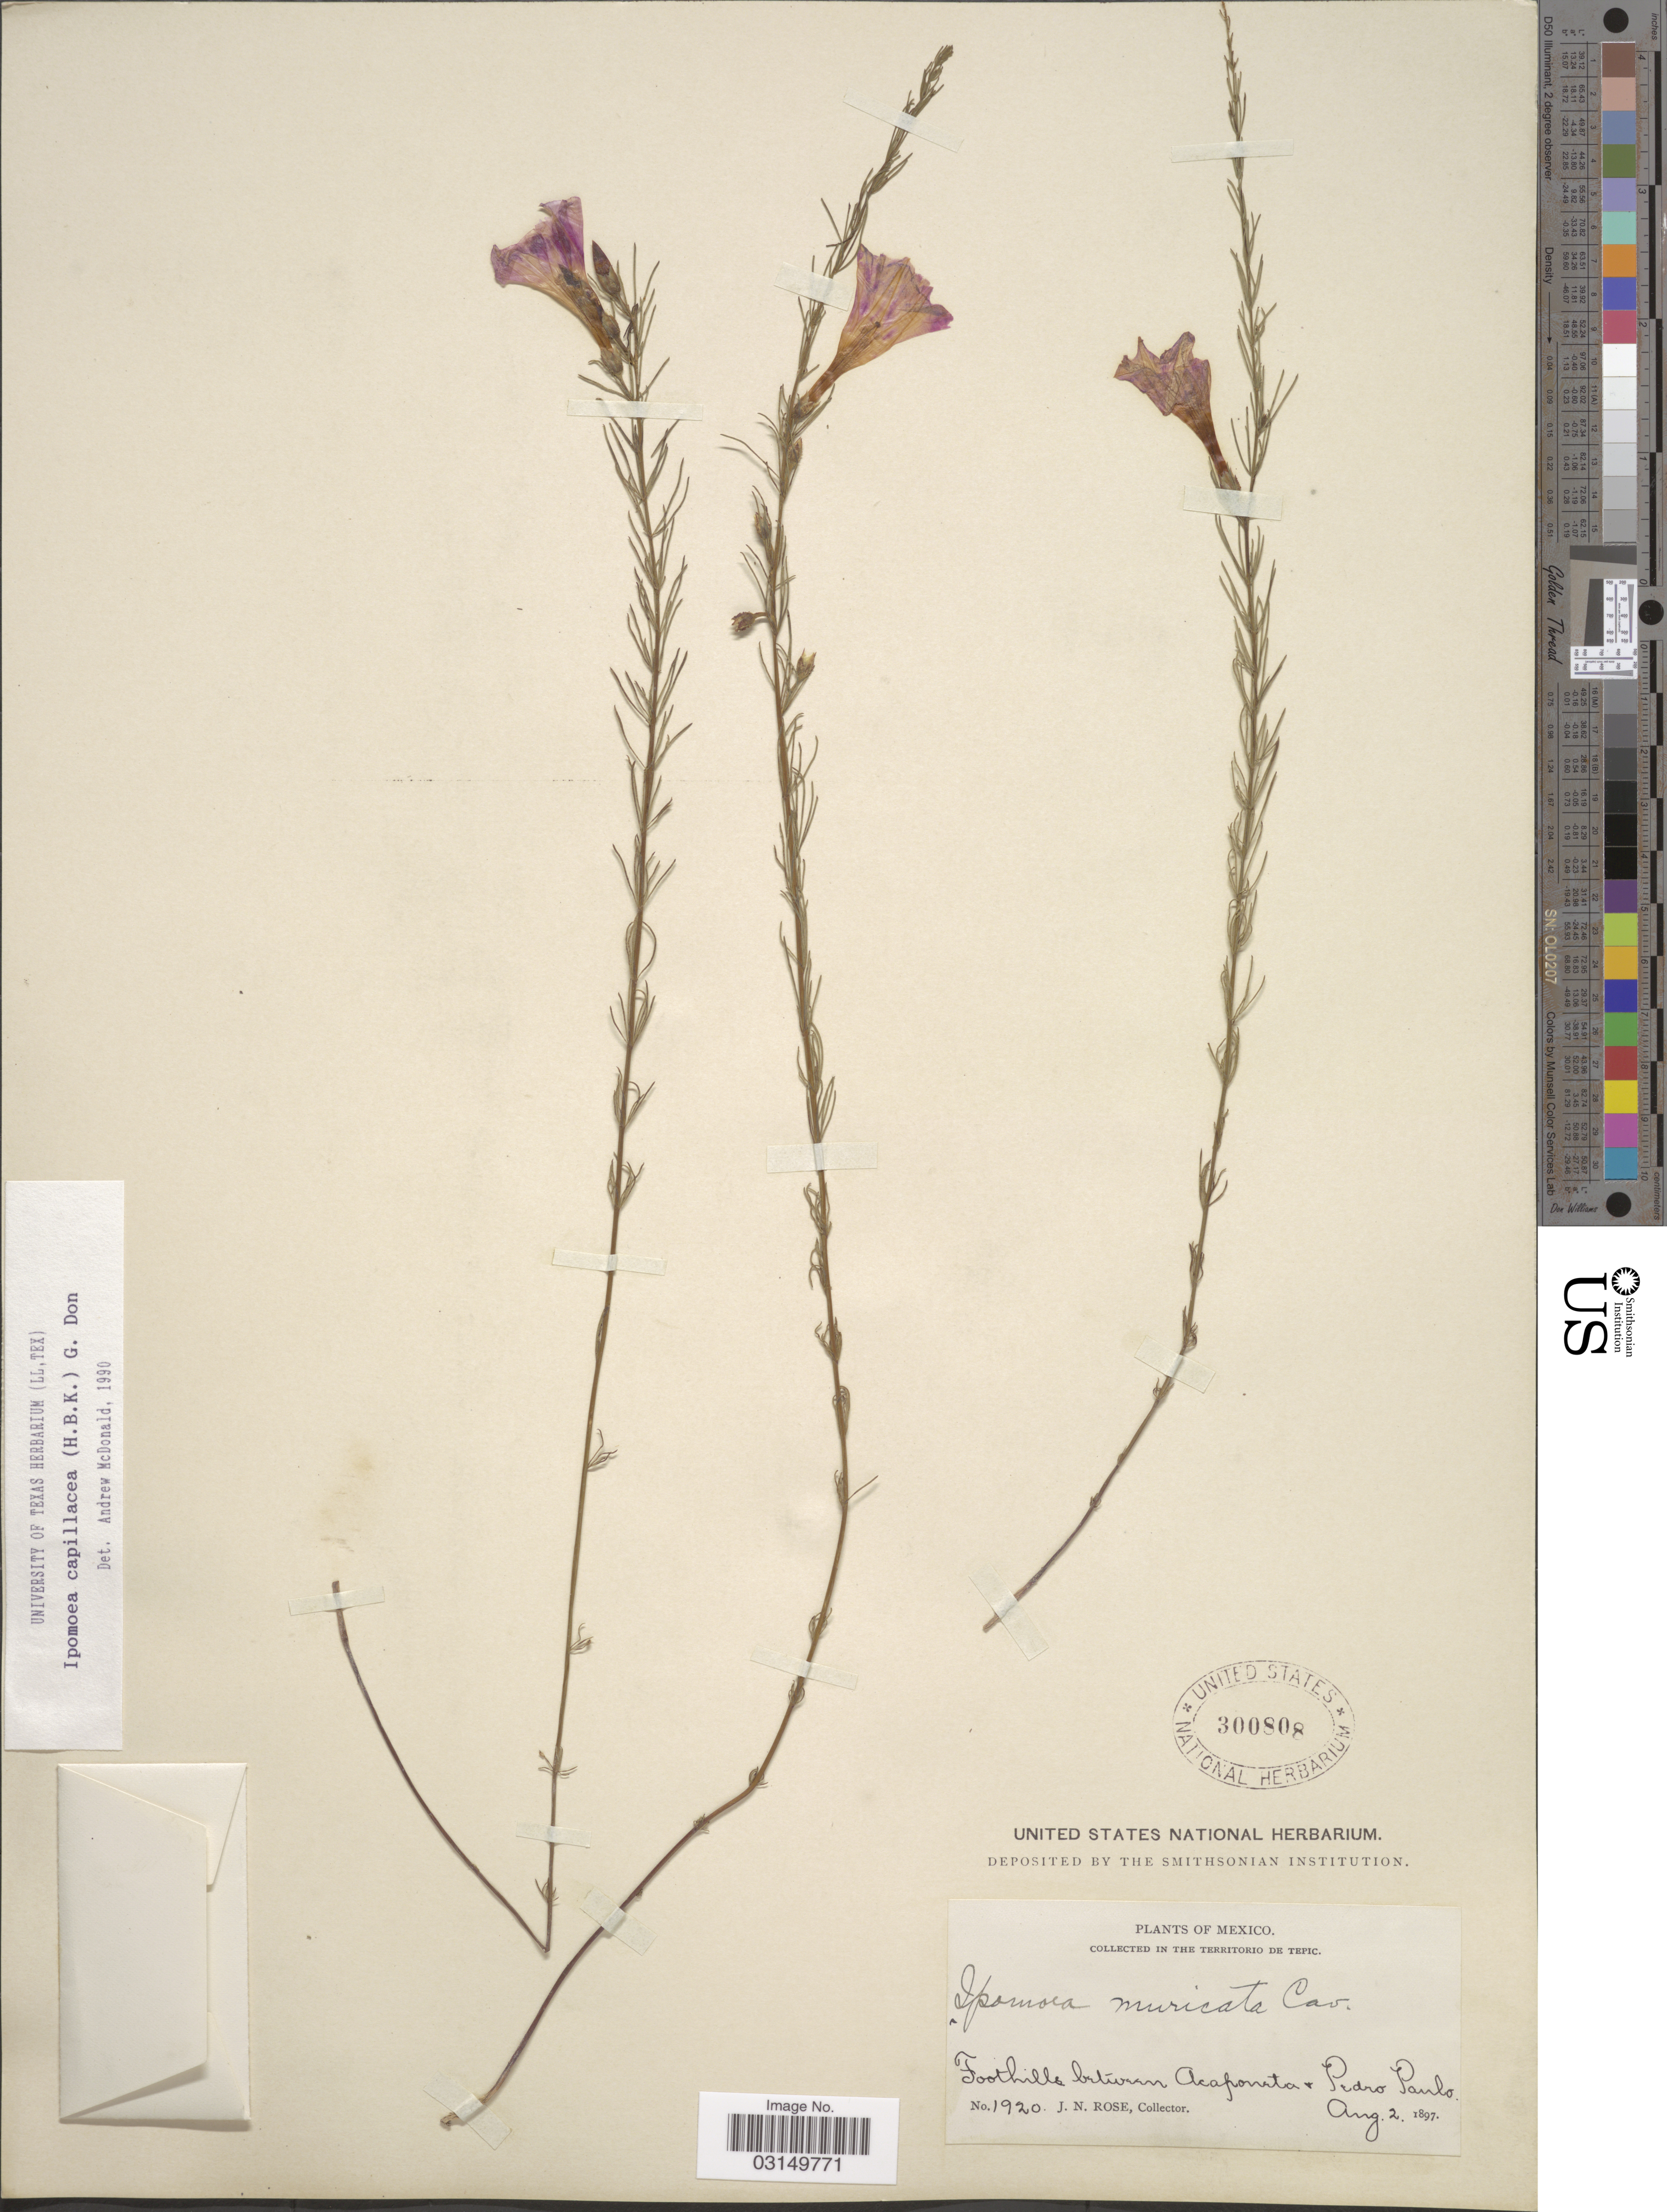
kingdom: Plantae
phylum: Tracheophyta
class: Magnoliopsida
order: Solanales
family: Convolvulaceae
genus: Ipomoea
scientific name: Ipomoea capillacea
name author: (Kunth) G. Don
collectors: J. N. Rose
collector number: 1920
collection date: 1897-08-02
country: Mexico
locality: In The Territorio De Tepic, Foothills between Acaponeta & Pedro Paulo.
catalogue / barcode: US 300808